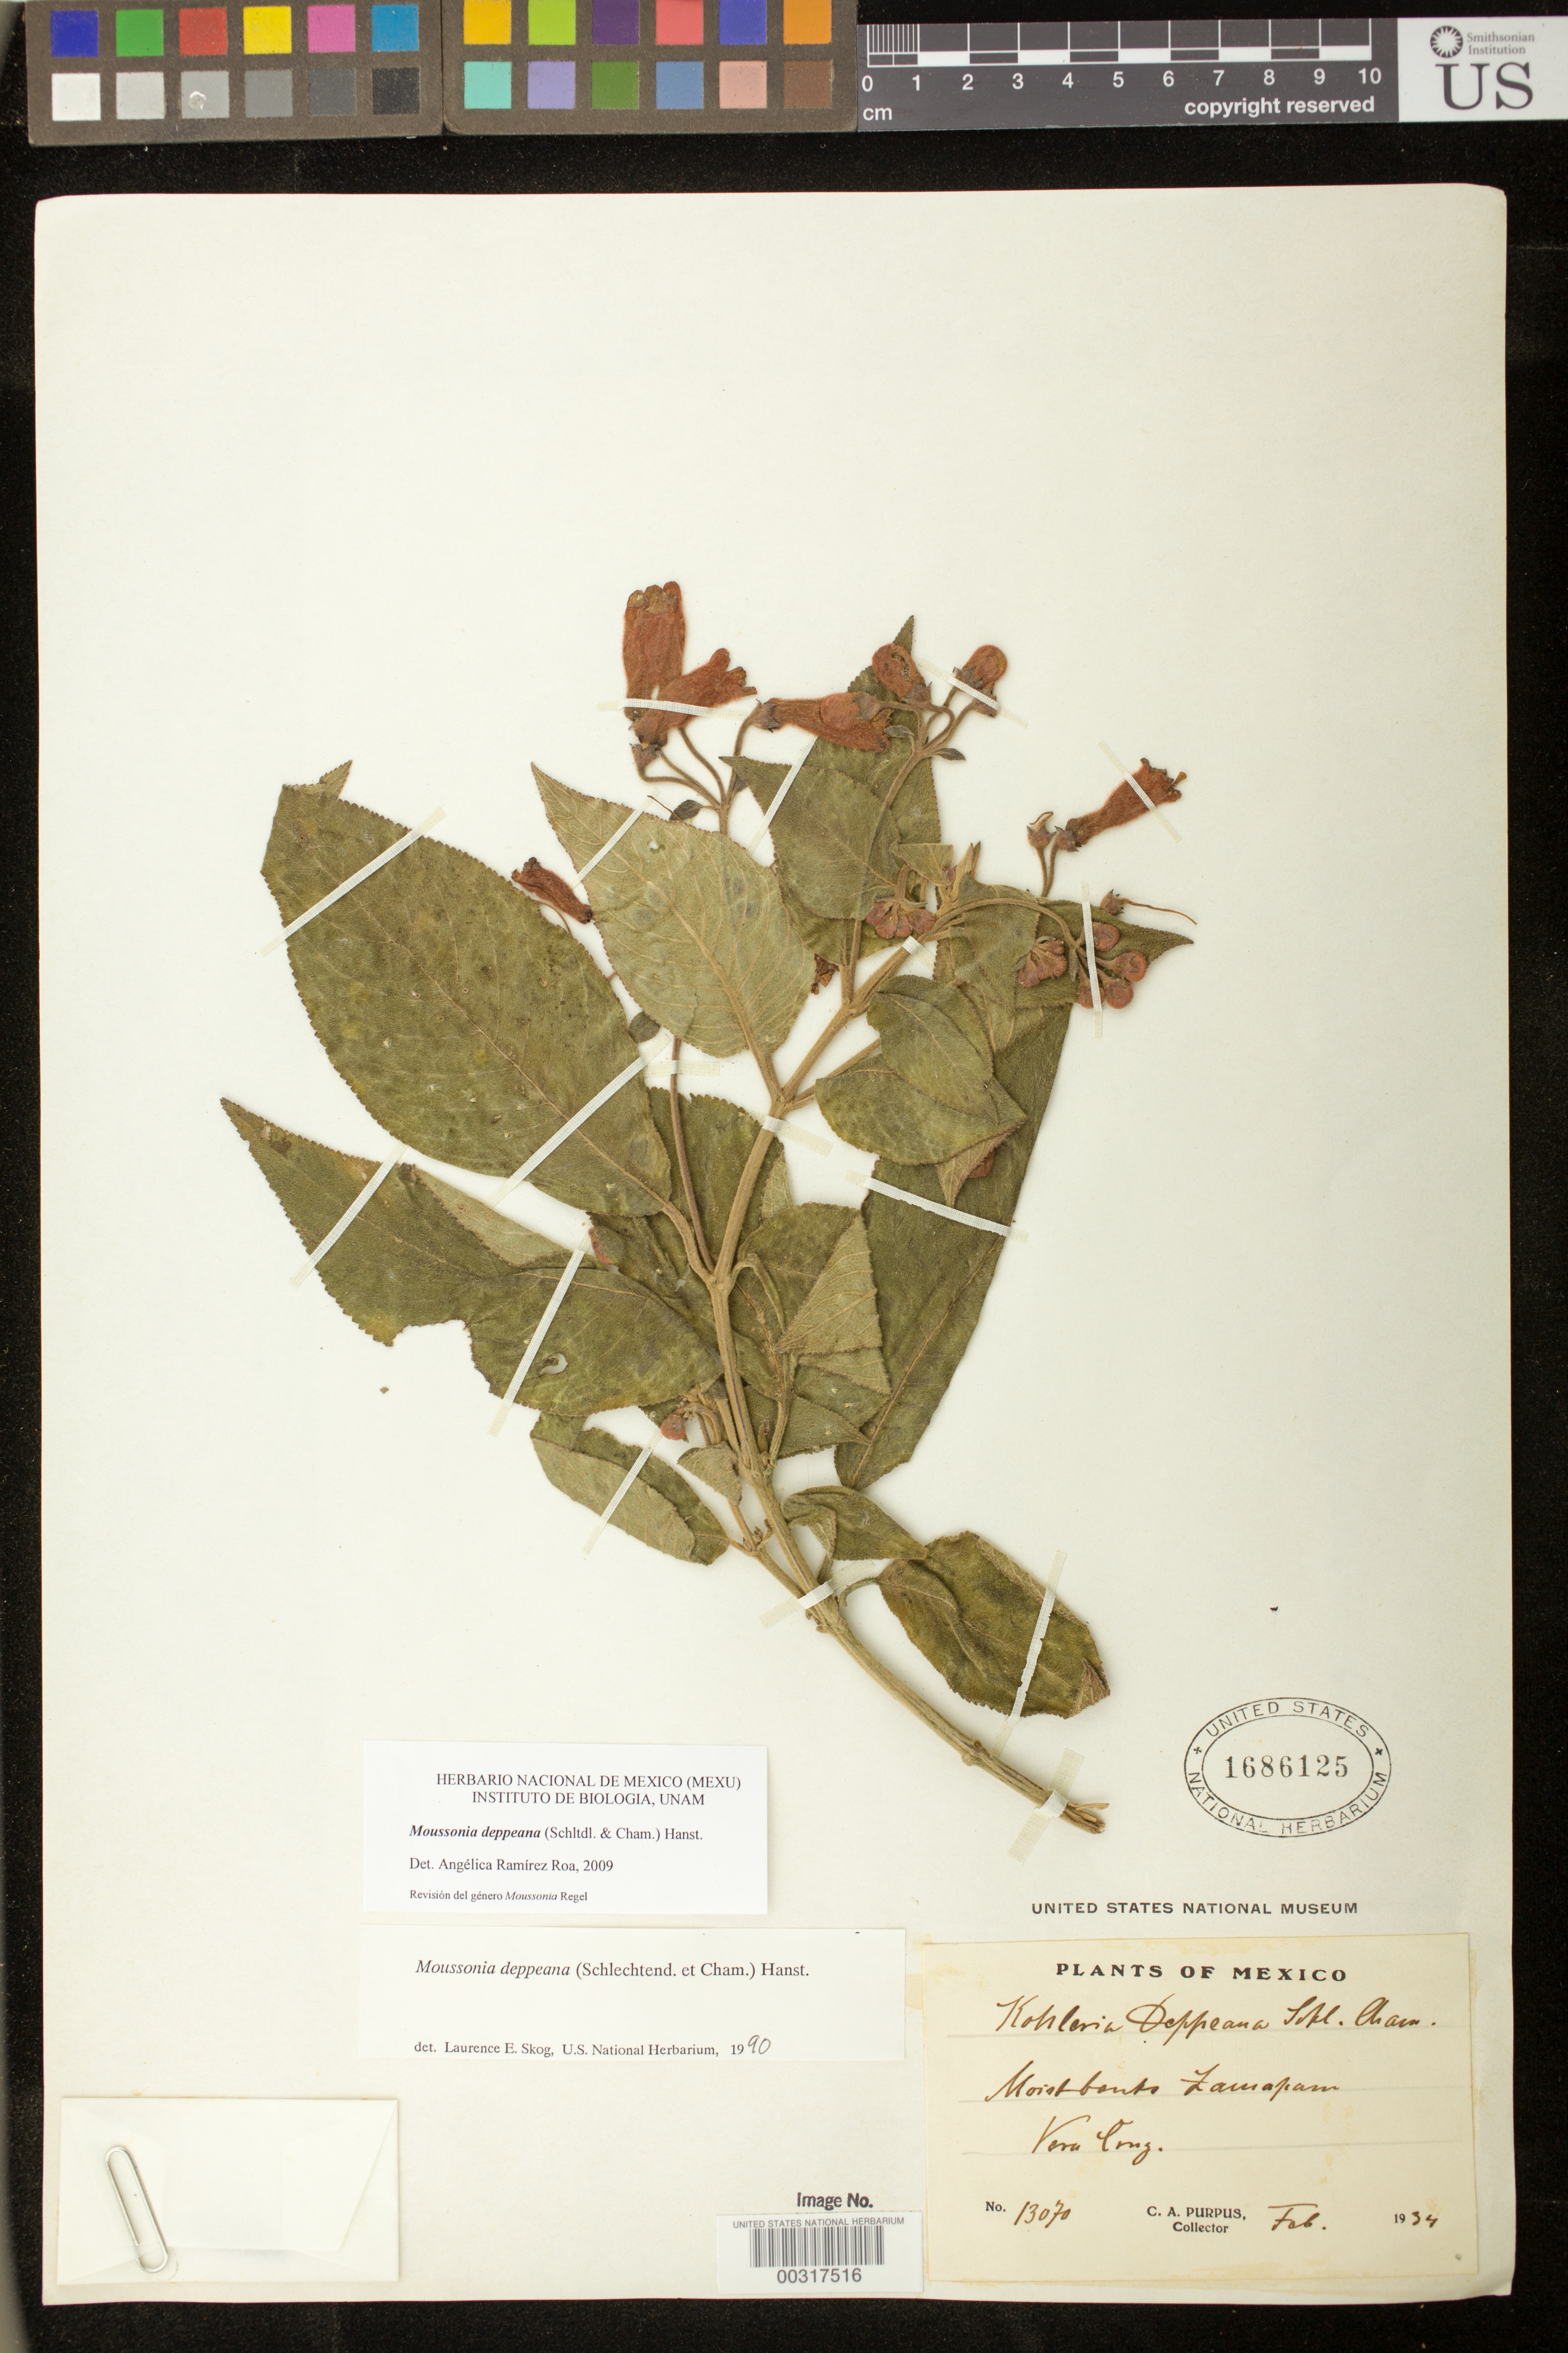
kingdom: Plantae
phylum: Tracheophyta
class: Magnoliopsida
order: Lamiales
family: Gesneriaceae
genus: Moussonia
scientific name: Moussonia deppeana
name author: (Schltdl. & Cham.) Klotzsch ex Hanst.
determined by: Ramírez-Roa, A.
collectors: C. A. Purpus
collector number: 13070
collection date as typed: Feb 1934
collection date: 1934-02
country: Mexico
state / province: Veracruz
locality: Zacuapan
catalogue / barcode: US 1686125